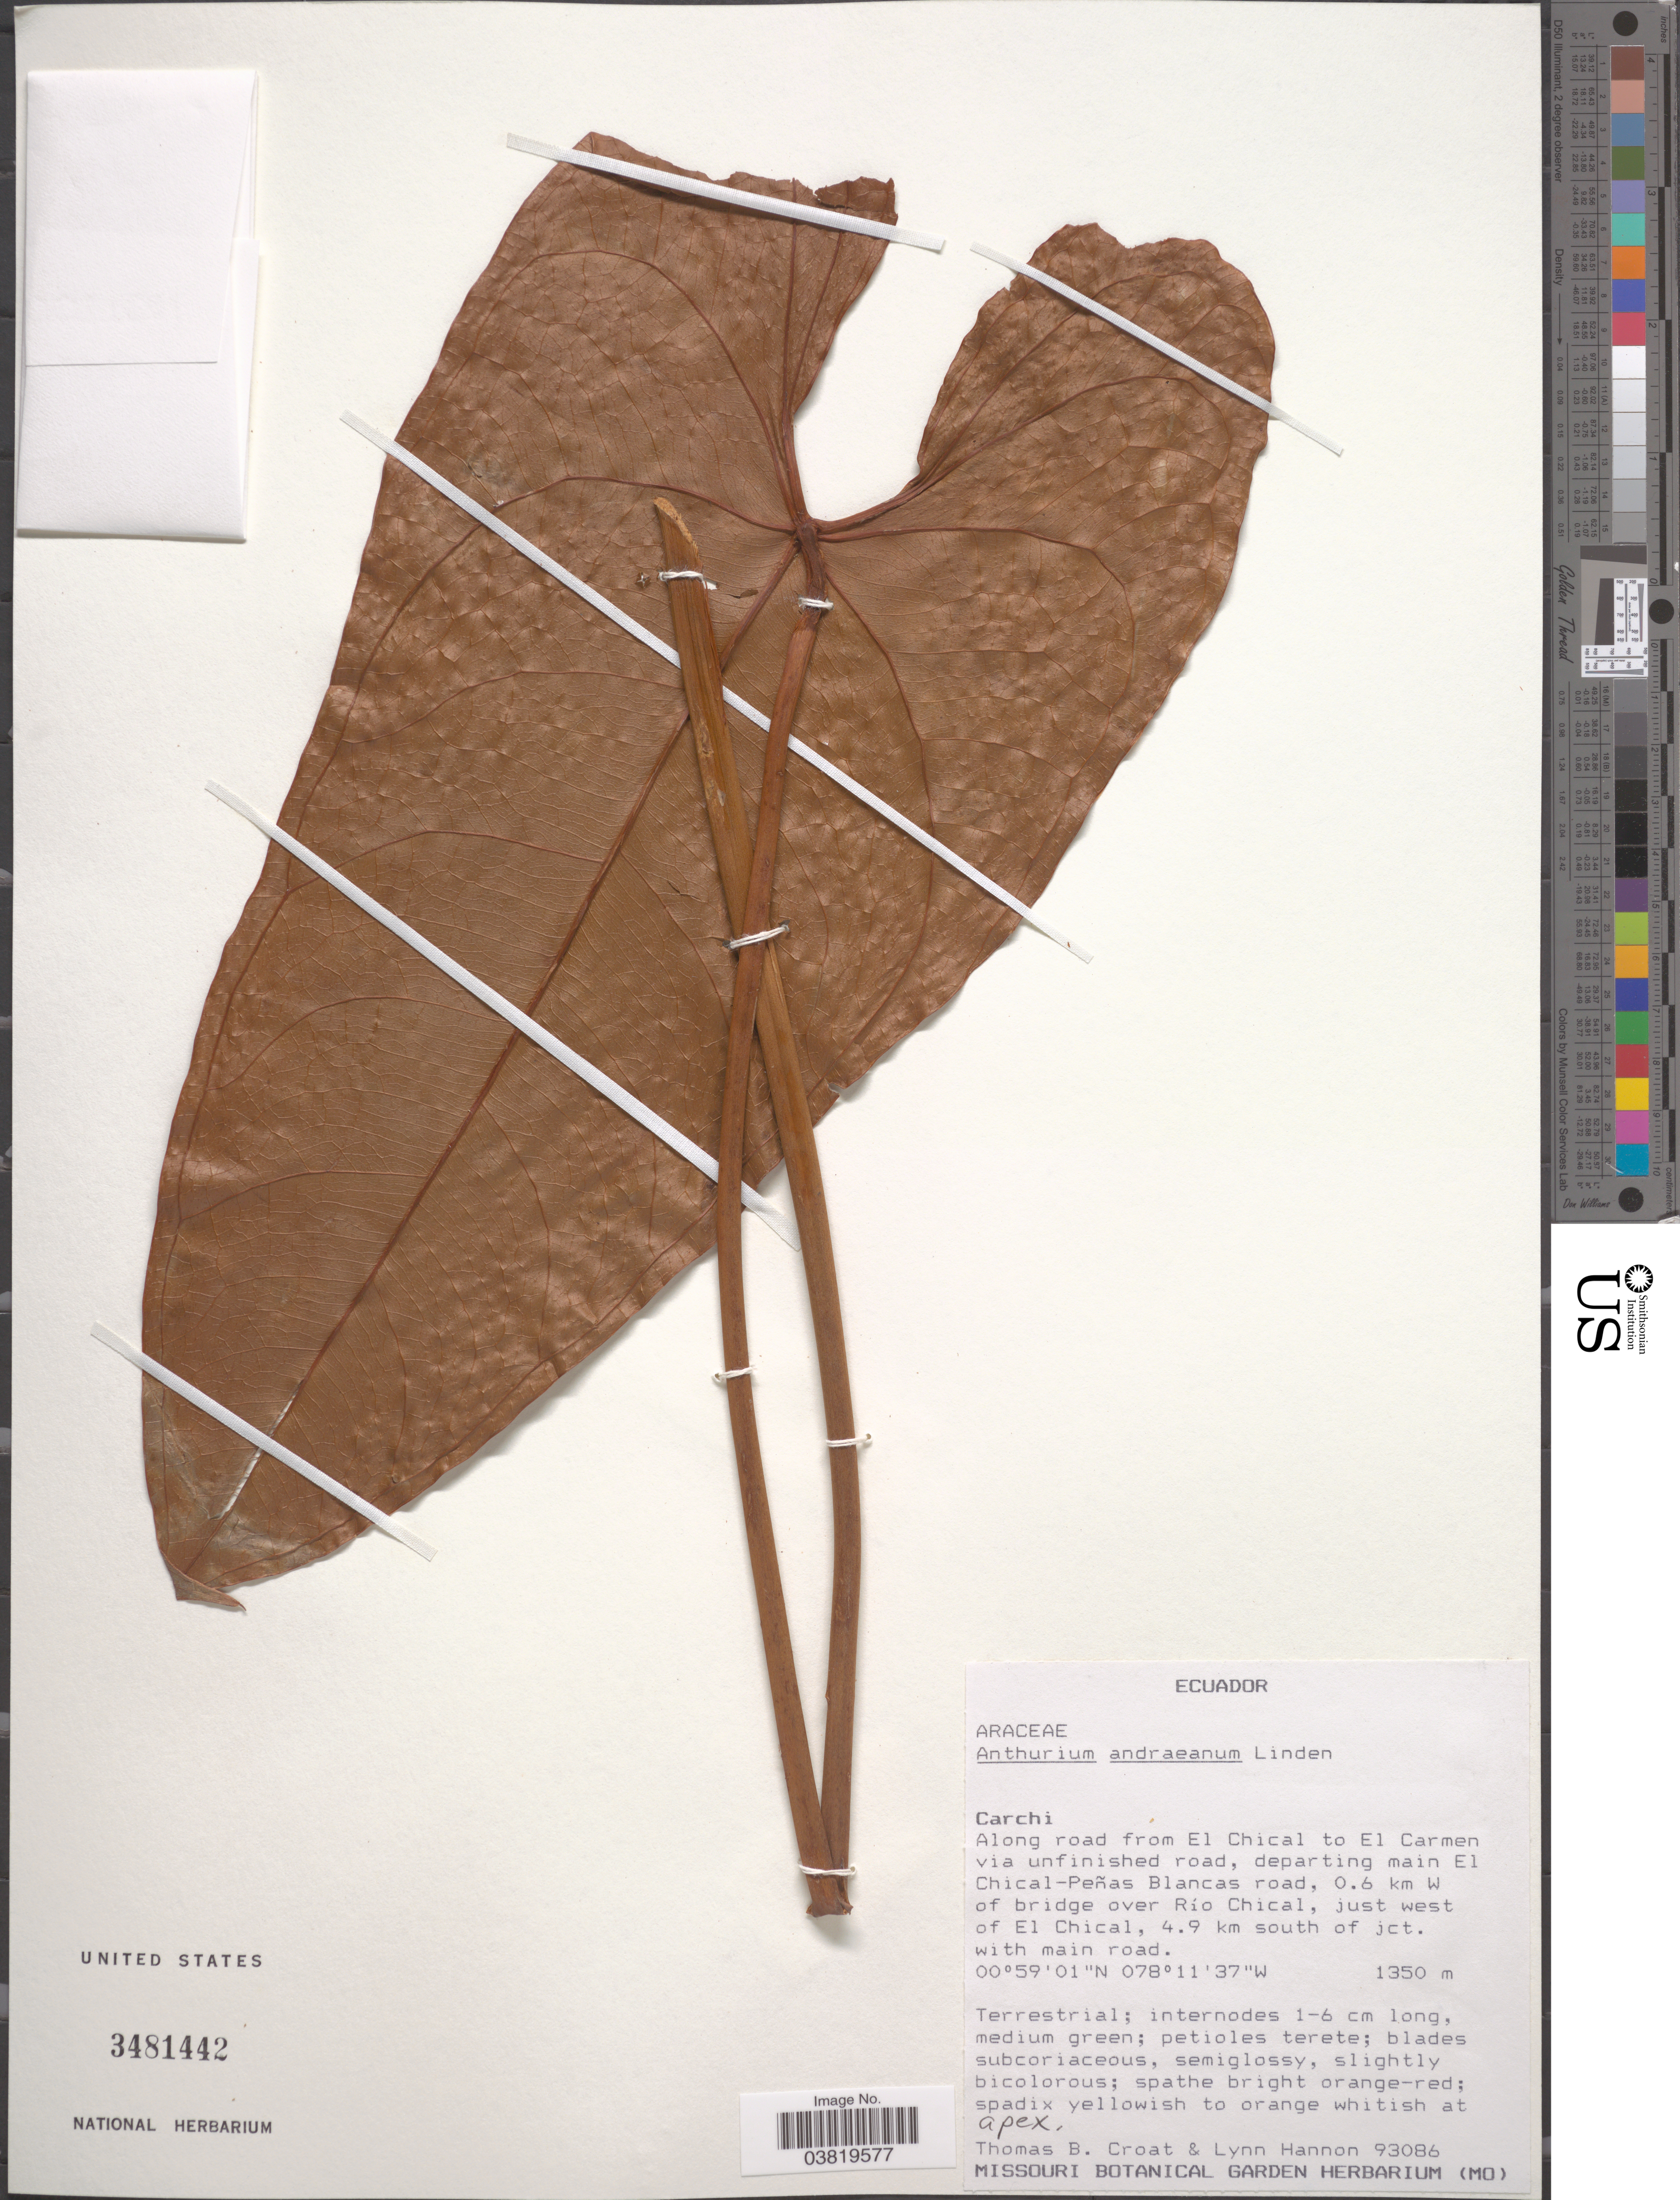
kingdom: Plantae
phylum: Tracheophyta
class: Liliopsida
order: Alismatales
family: Araceae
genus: Anthurium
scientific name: Anthurium andraeanum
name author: Linden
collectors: T. B. Croat & L. Hannon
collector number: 93086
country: Ecuador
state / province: Carchi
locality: Along road from El Chical to El Carmen via unfinished road, departing main El Chical-Peñas Blancas road, 0.6 km W of bridge over Río Chical, just west of El Chical, 4.9 km south of jct. with main road.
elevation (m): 1350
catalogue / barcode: US 3481442